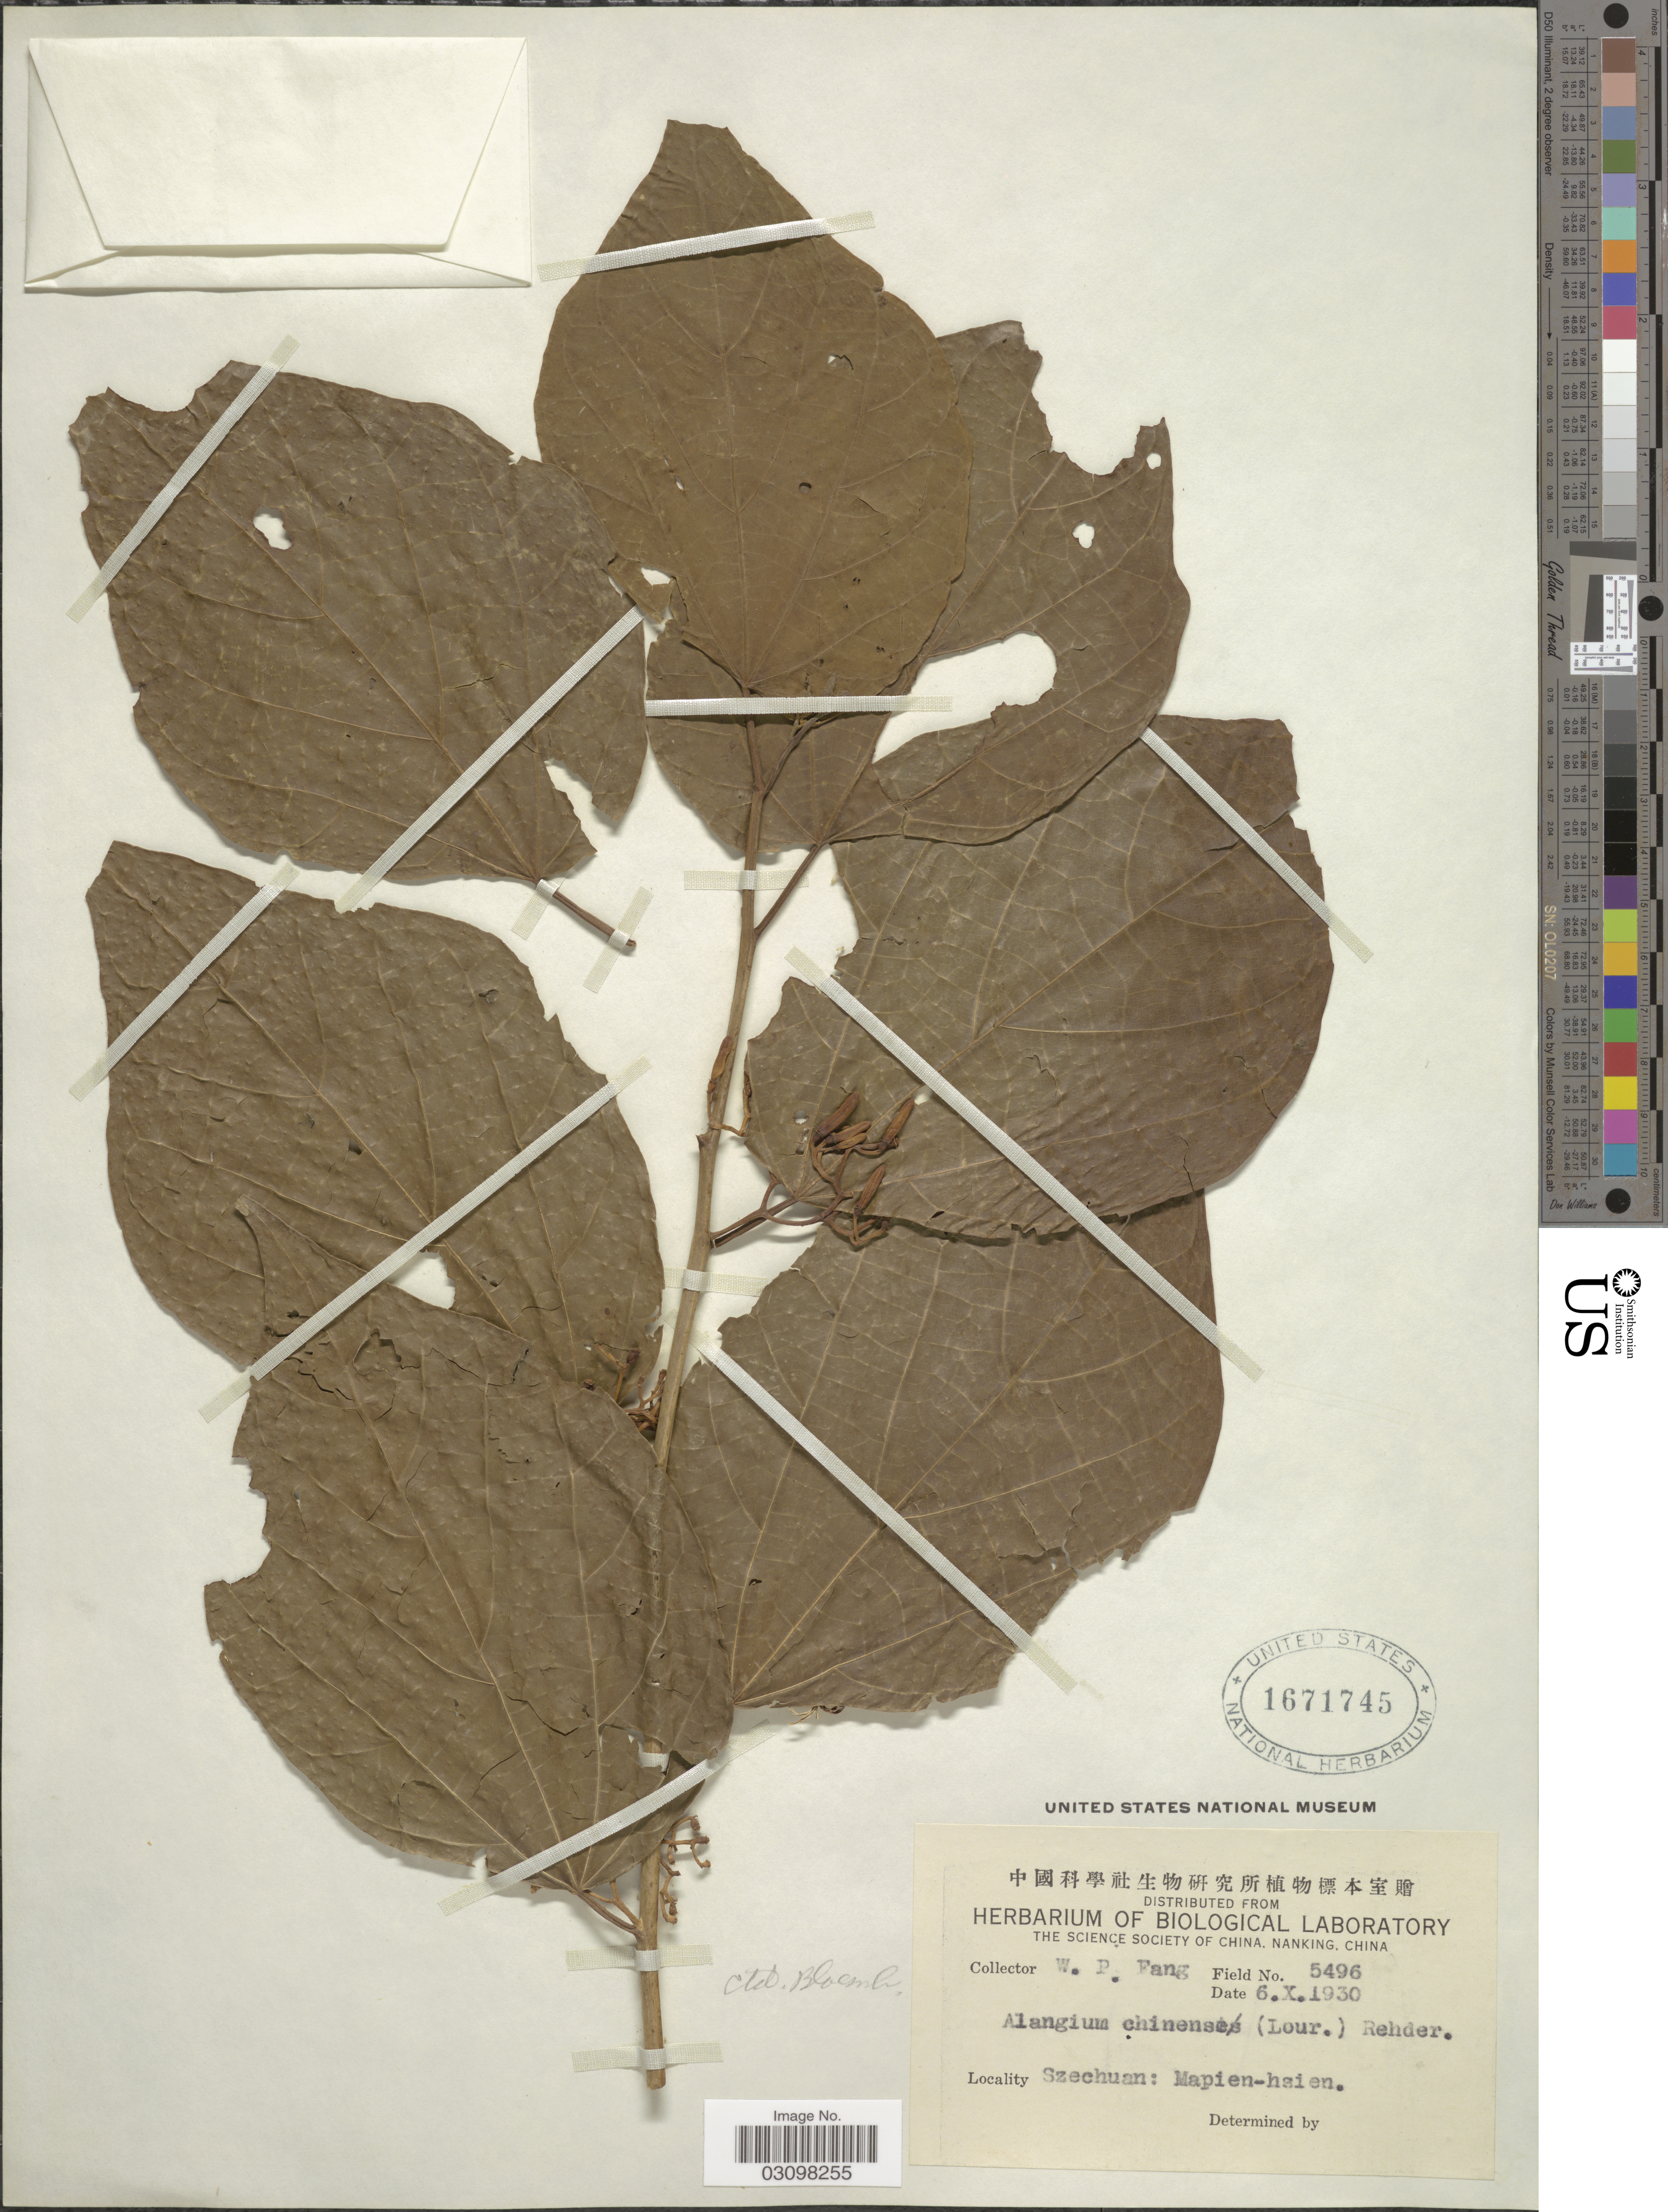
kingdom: Plantae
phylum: Tracheophyta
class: Magnoliopsida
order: Cornales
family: Cornaceae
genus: Alangium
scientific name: Alangium chinense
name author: (Harms) Rehder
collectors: W. P. Fang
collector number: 5496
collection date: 1930-10-06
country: China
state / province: Sichuan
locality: Szechuan: Mapien-hsien.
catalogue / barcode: US 1671745